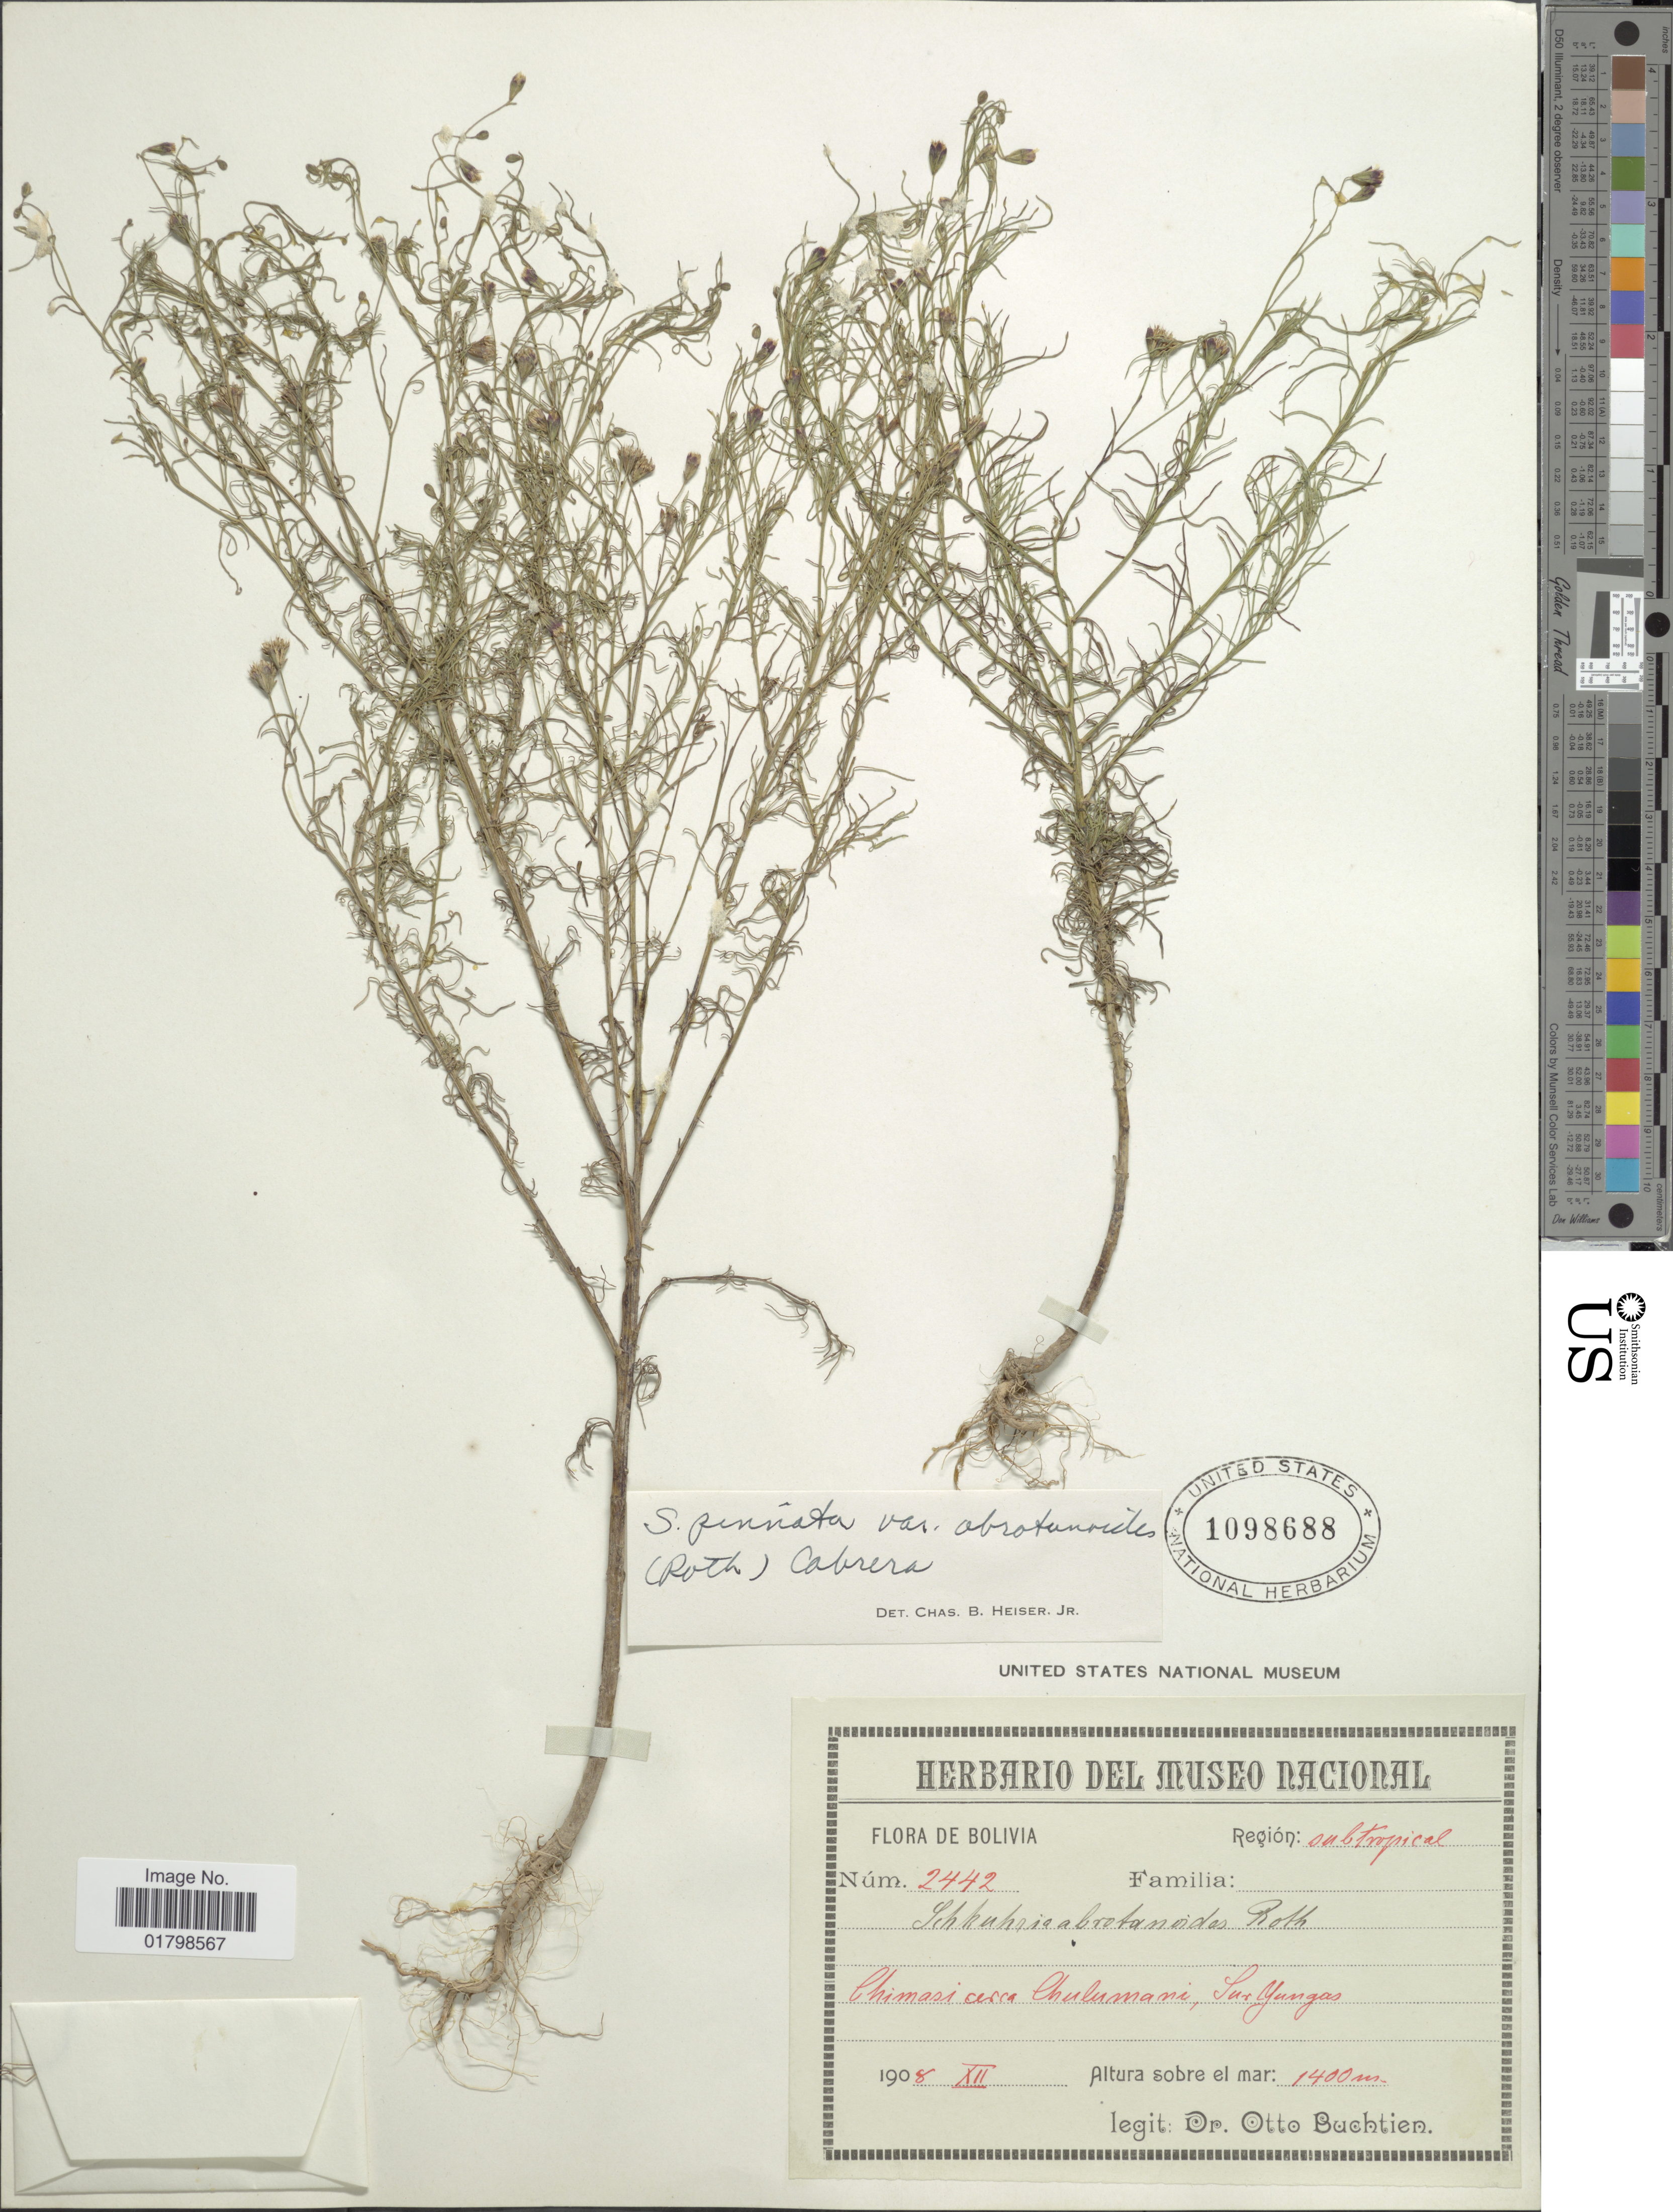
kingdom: Plantae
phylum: Tracheophyta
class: Magnoliopsida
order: Asterales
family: Asteraceae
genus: Schkuhria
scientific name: Schkuhria pinnata var. octoaristata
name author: Cabrera ex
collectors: O. Buchtien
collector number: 2442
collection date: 1908-12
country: Bolivia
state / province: La Paz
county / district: Sud Yungas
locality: Region: Subtropical, Chulumani, Sur Yungas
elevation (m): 1400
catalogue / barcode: US 1098688